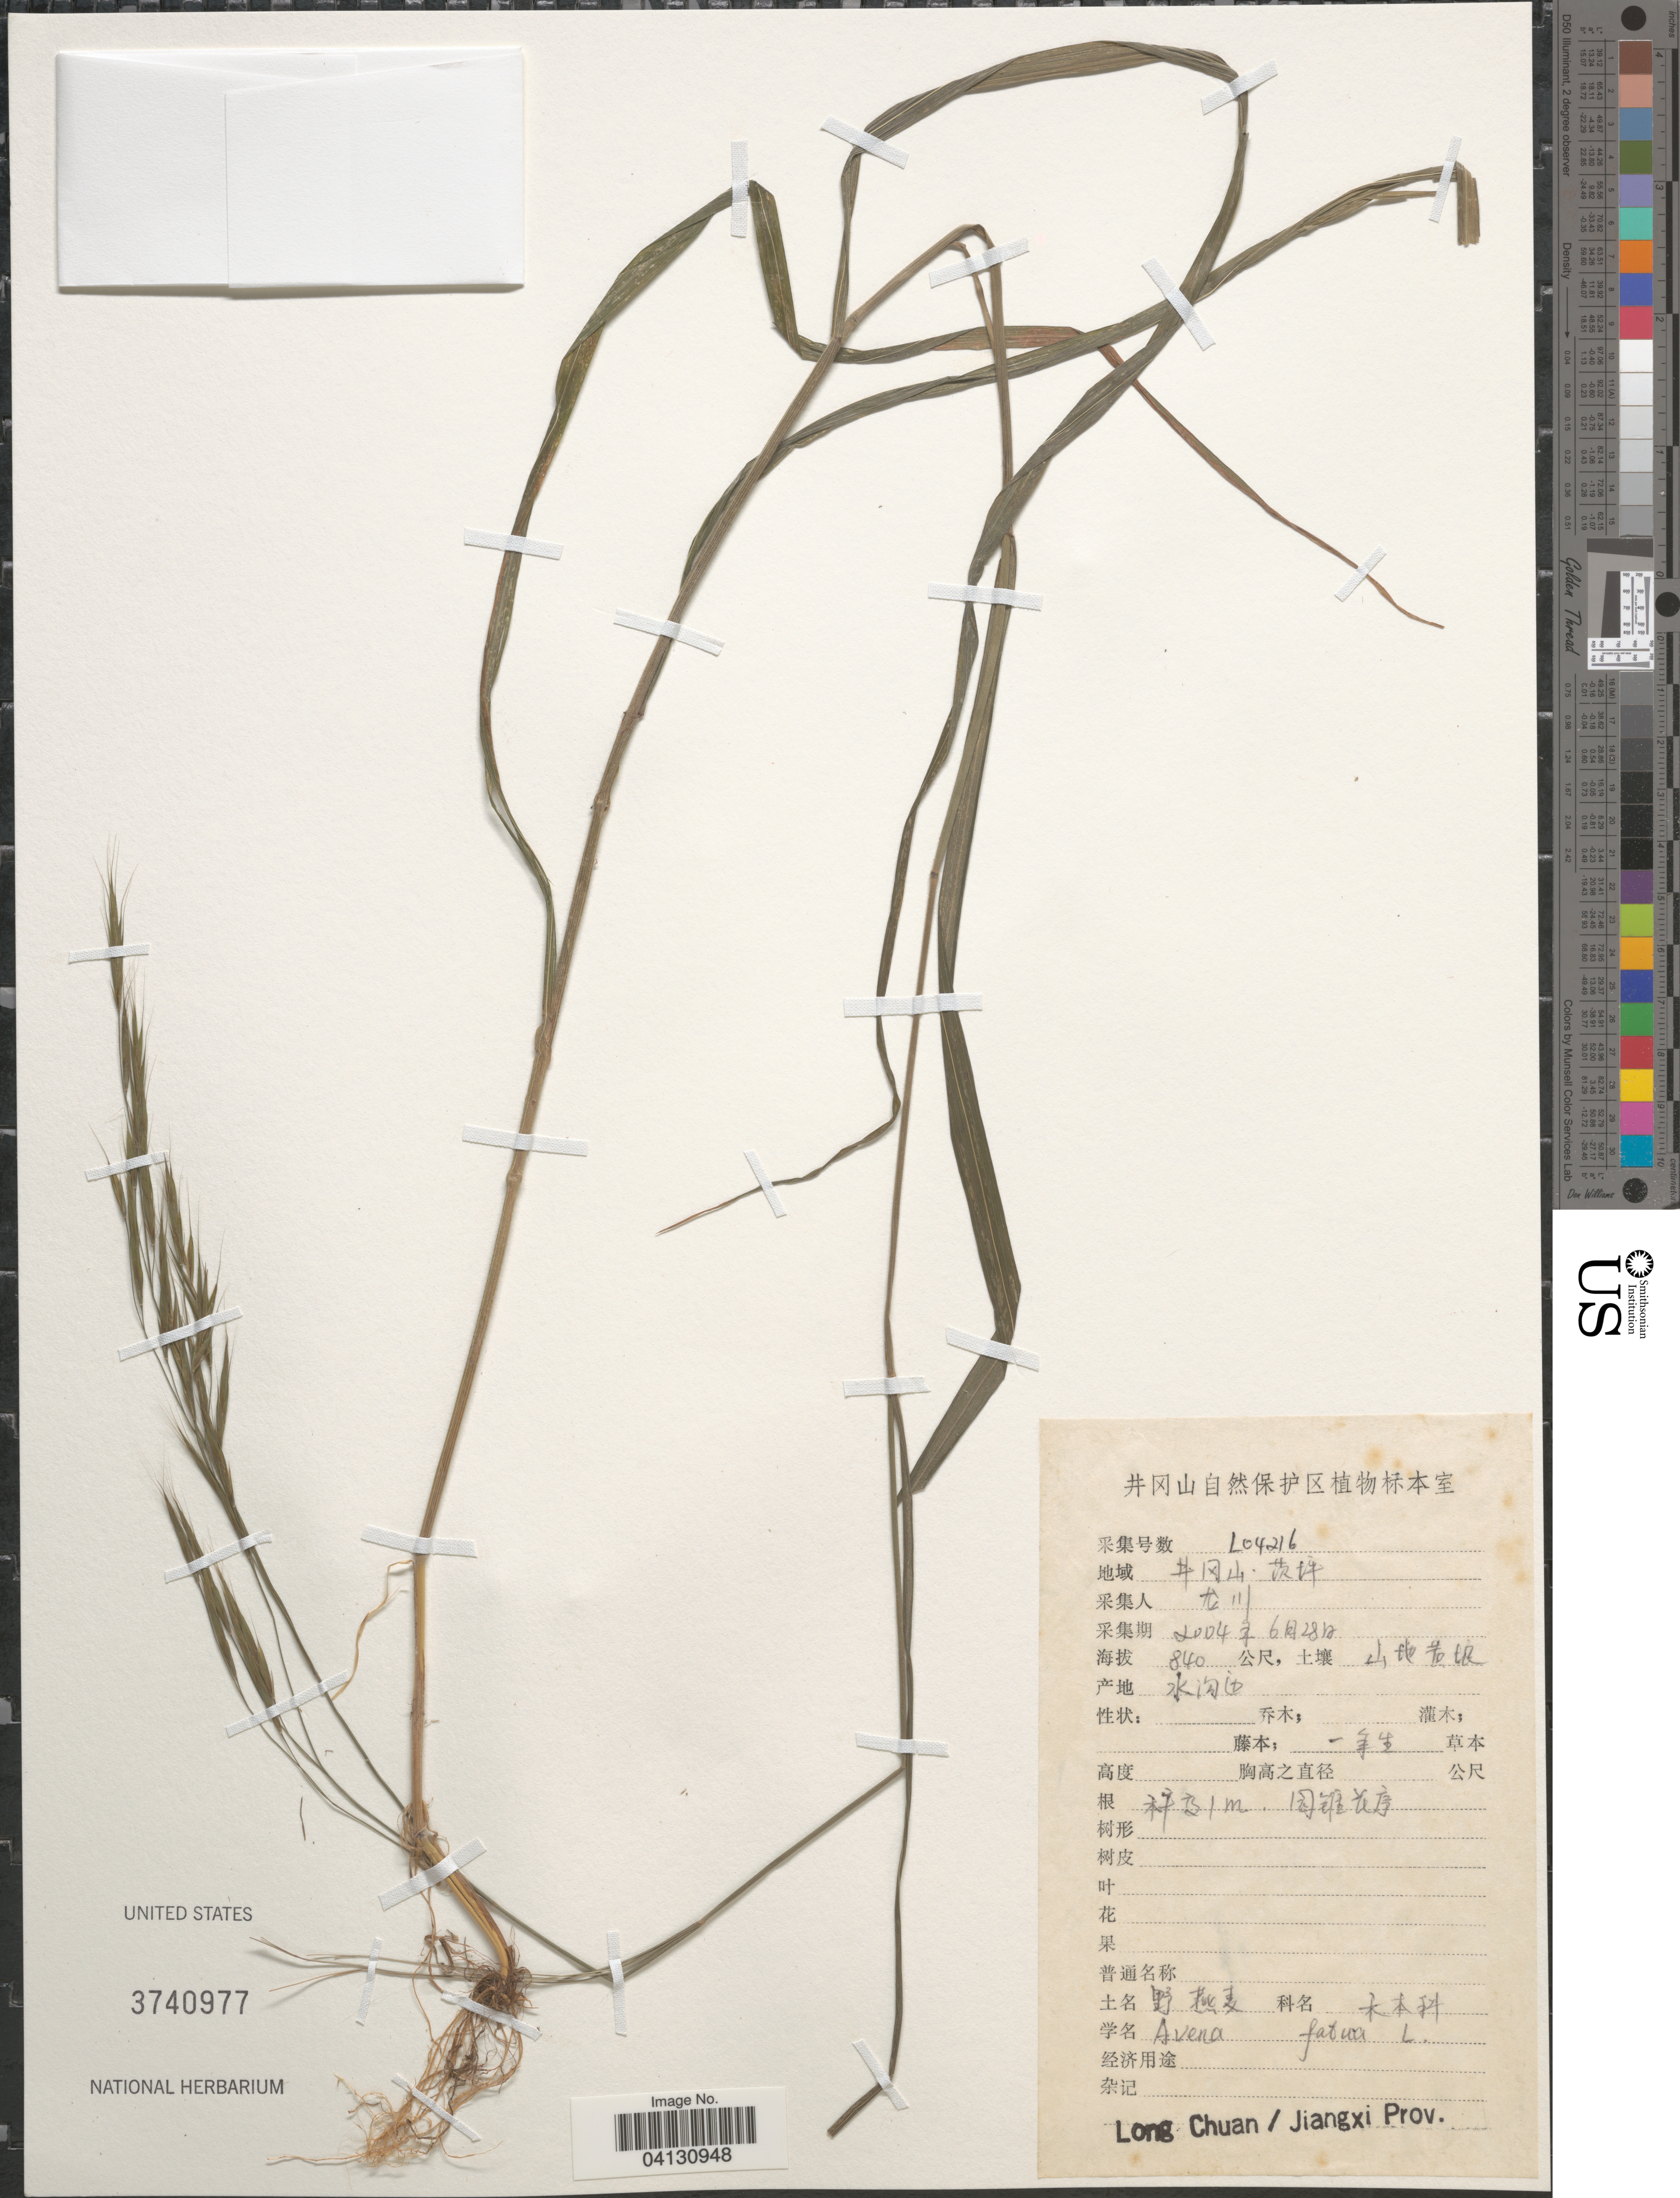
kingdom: Plantae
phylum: Tracheophyta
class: Liliopsida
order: Poales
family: Poaceae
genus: Avena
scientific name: Avena fatua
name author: L.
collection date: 2004-06-28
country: China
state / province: Jiangxi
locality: X. Long Chuan.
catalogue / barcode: US 3740977